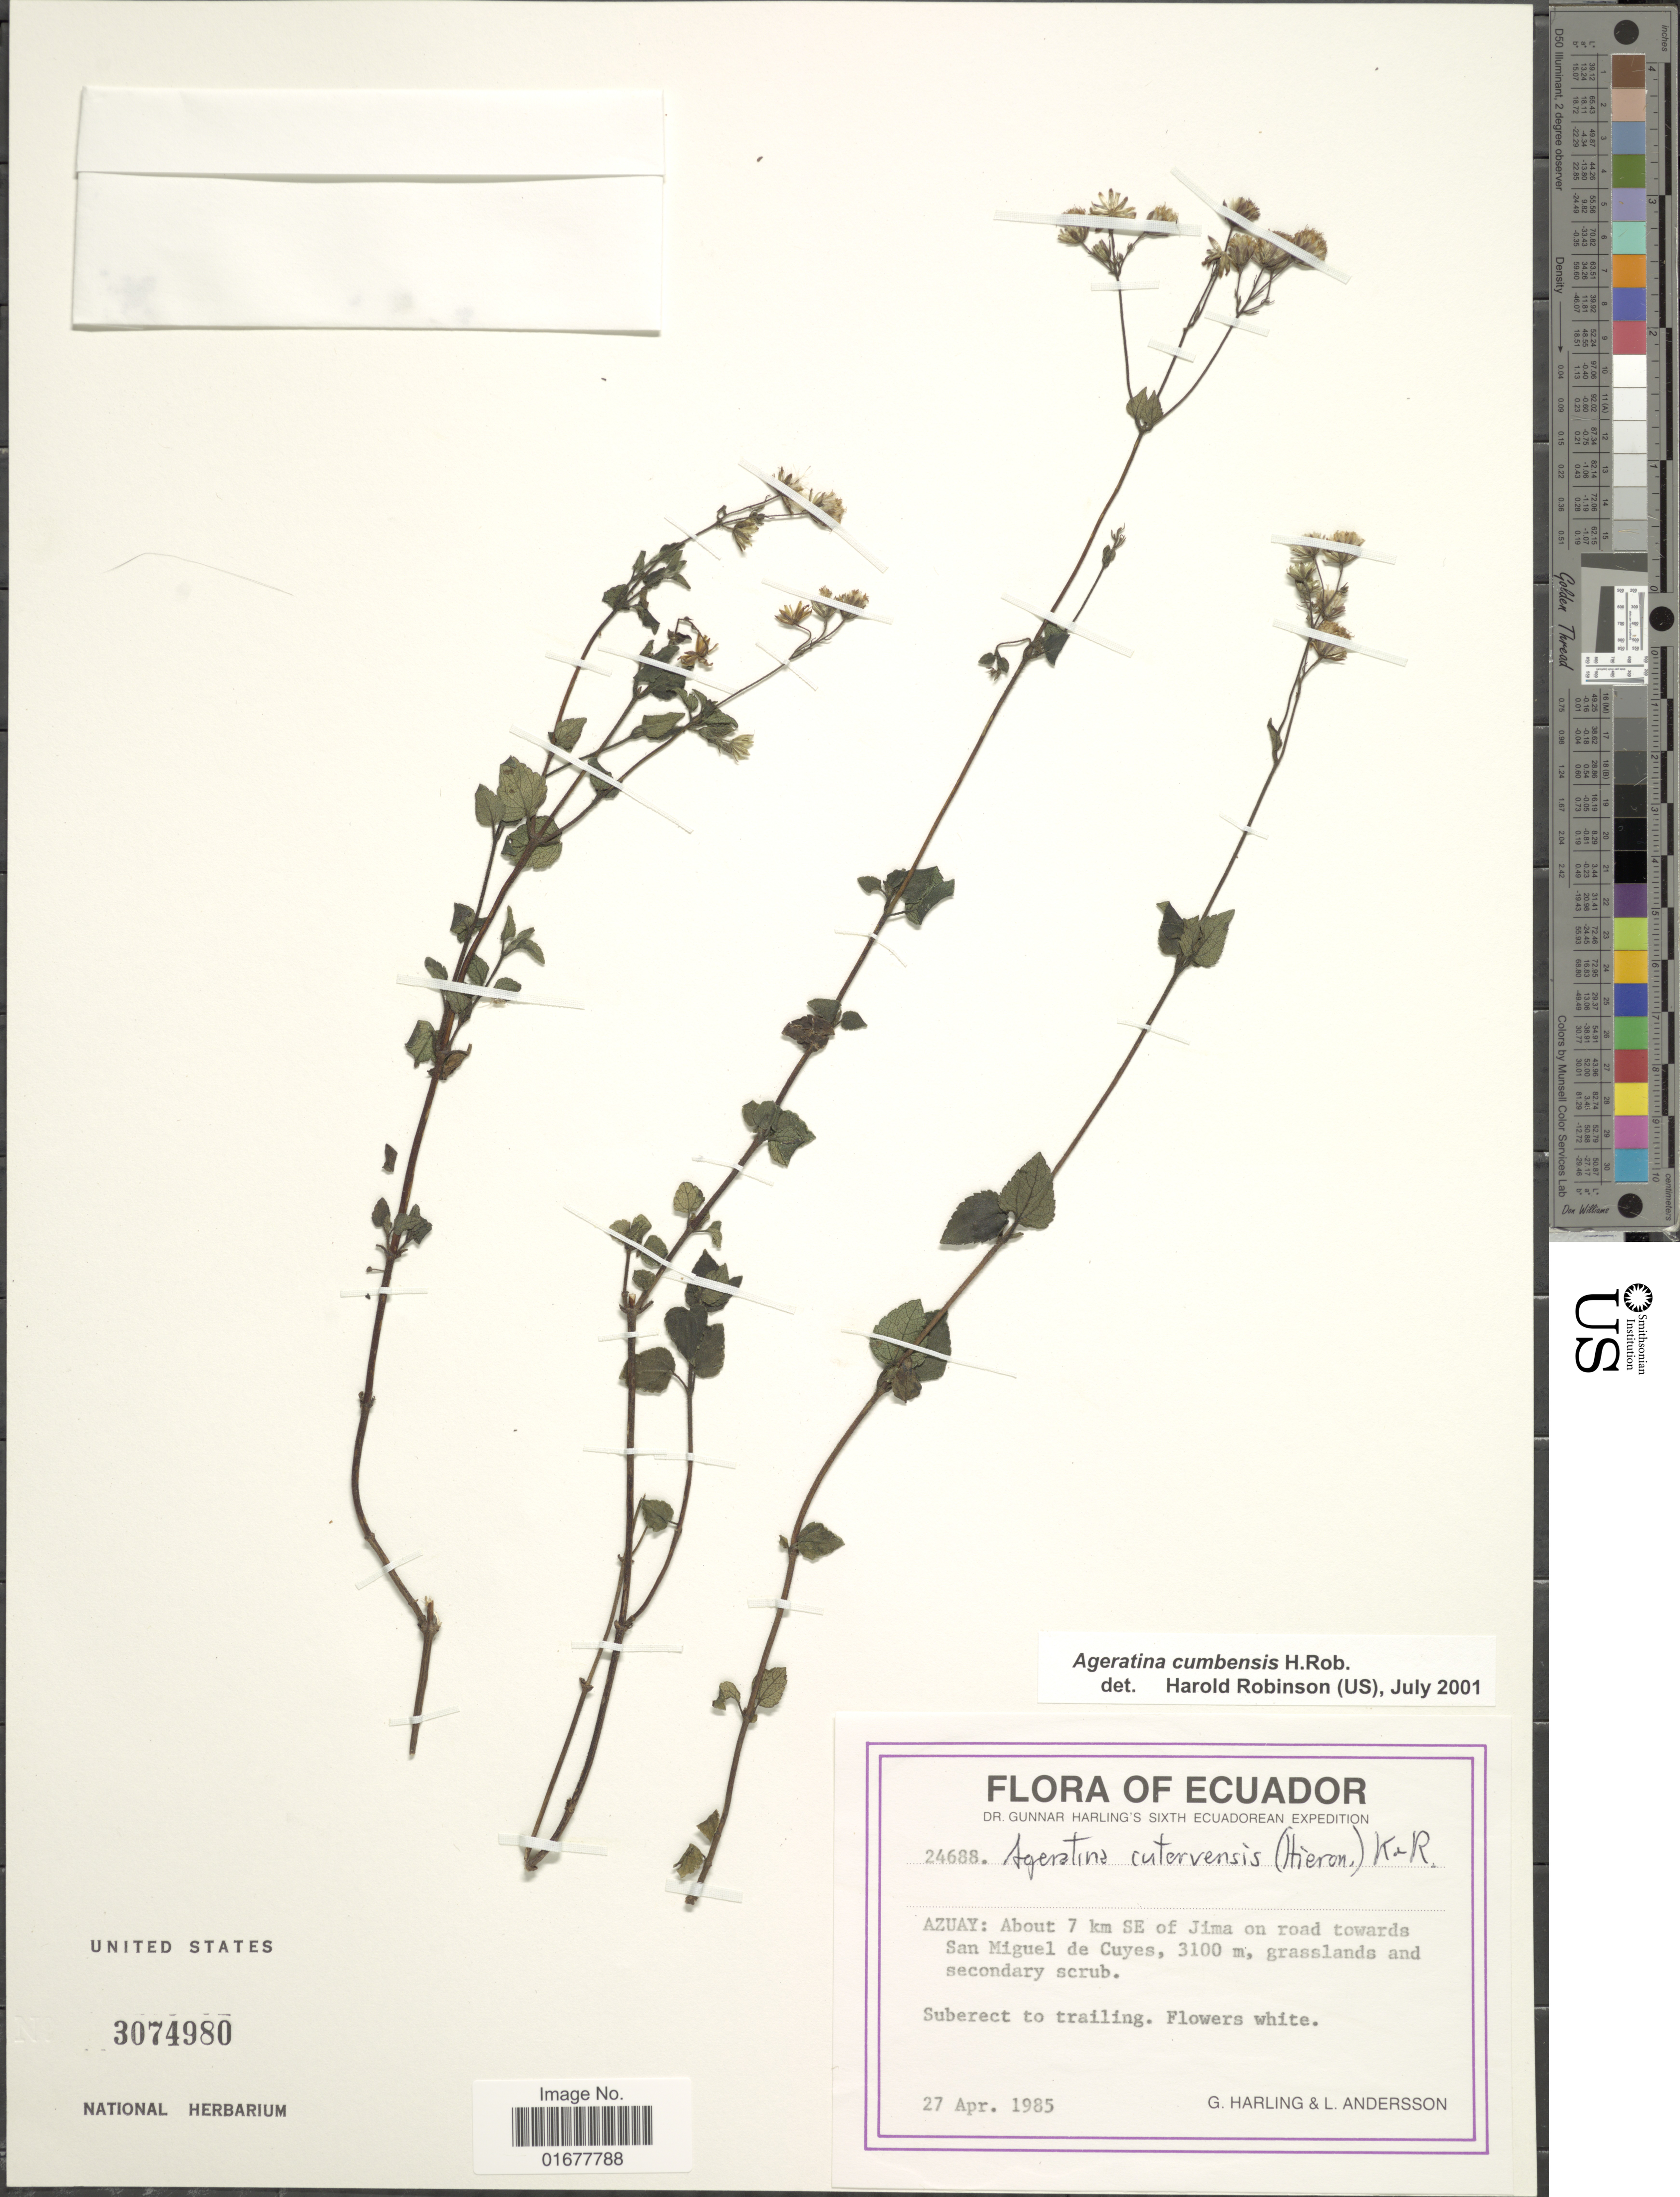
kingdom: Plantae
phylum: Tracheophyta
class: Magnoliopsida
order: Asterales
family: Asteraceae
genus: Ageratina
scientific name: Ageratina cumbensis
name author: H. Rob.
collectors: G. Harling & L. Andersson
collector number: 24688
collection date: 1985-04-27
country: Ecuador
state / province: Azuay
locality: About 7 km SE of Jima on road towards San Miguel de Cuyes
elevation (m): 3100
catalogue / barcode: US 3074980